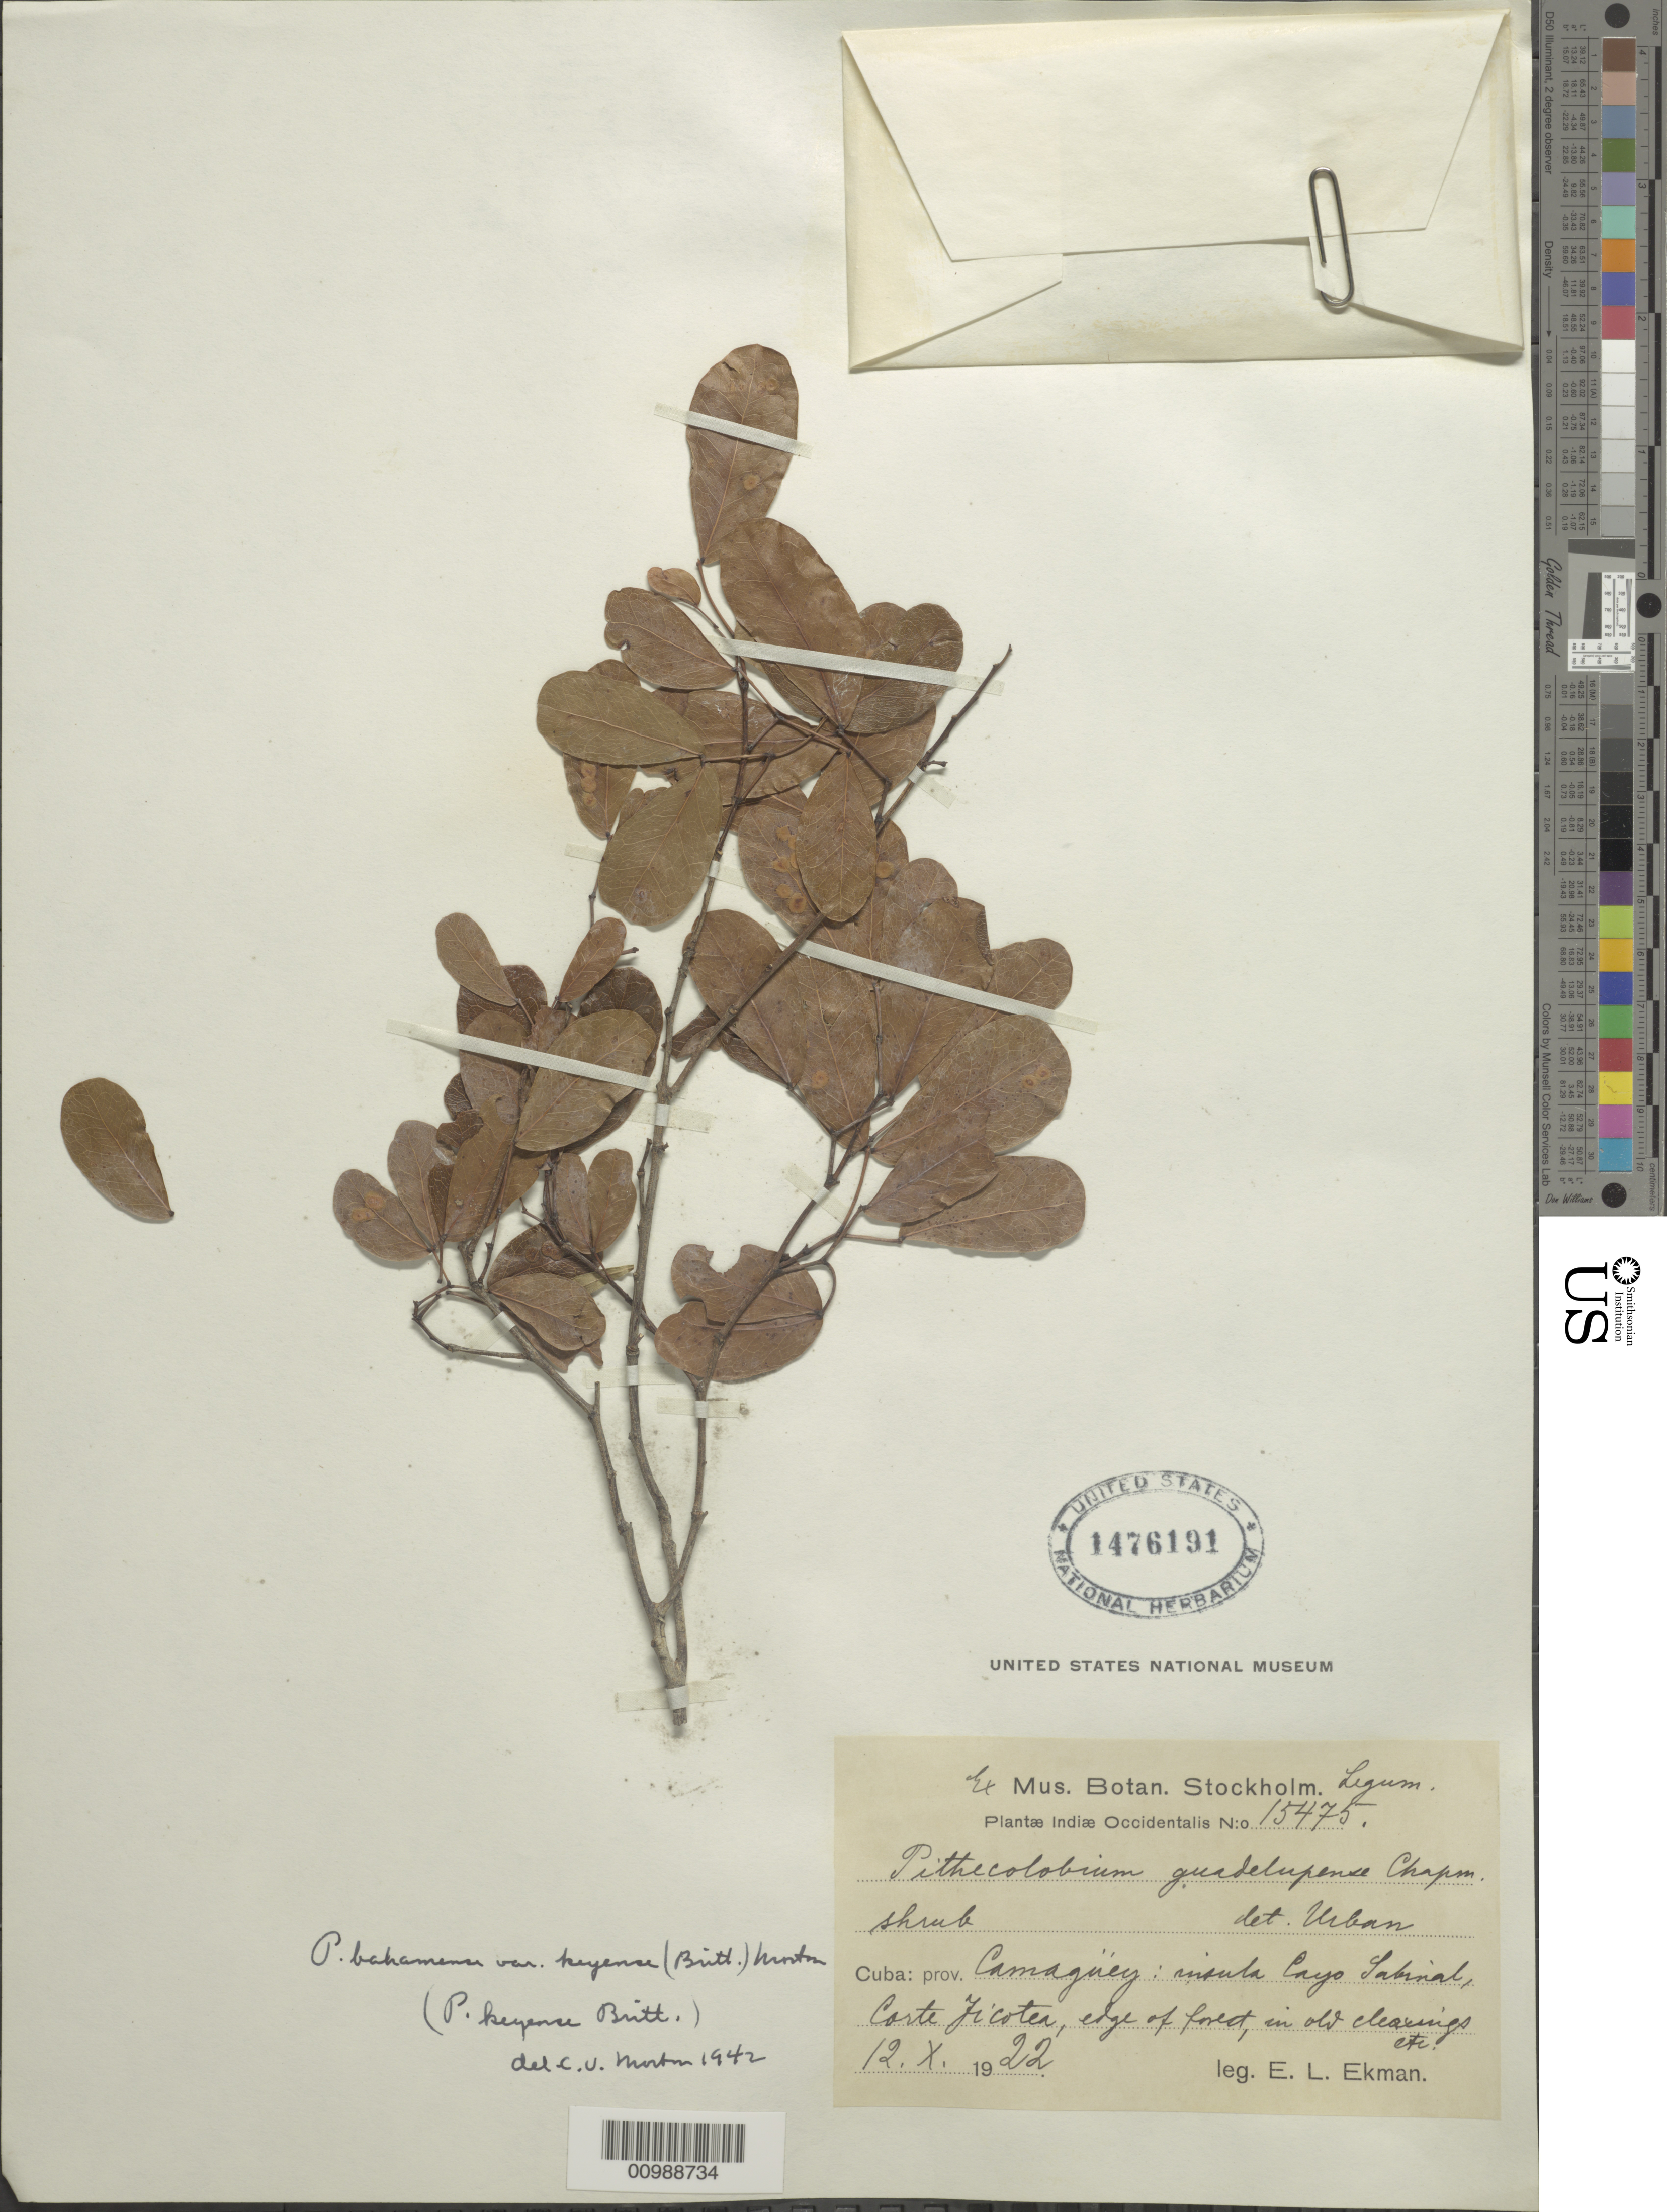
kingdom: Plantae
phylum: Tracheophyta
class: Magnoliopsida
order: Fabales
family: Fabaceae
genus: Pithecellobium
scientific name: Pithecellobium keyense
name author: Britton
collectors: E. L. Ekman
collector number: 15475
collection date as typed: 12 Oct 1922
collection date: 1922-10-12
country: Cuba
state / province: Camagüey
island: Cuba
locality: Cayo Sabinal; Corte Ficotea, edge of forest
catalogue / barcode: US 1476191